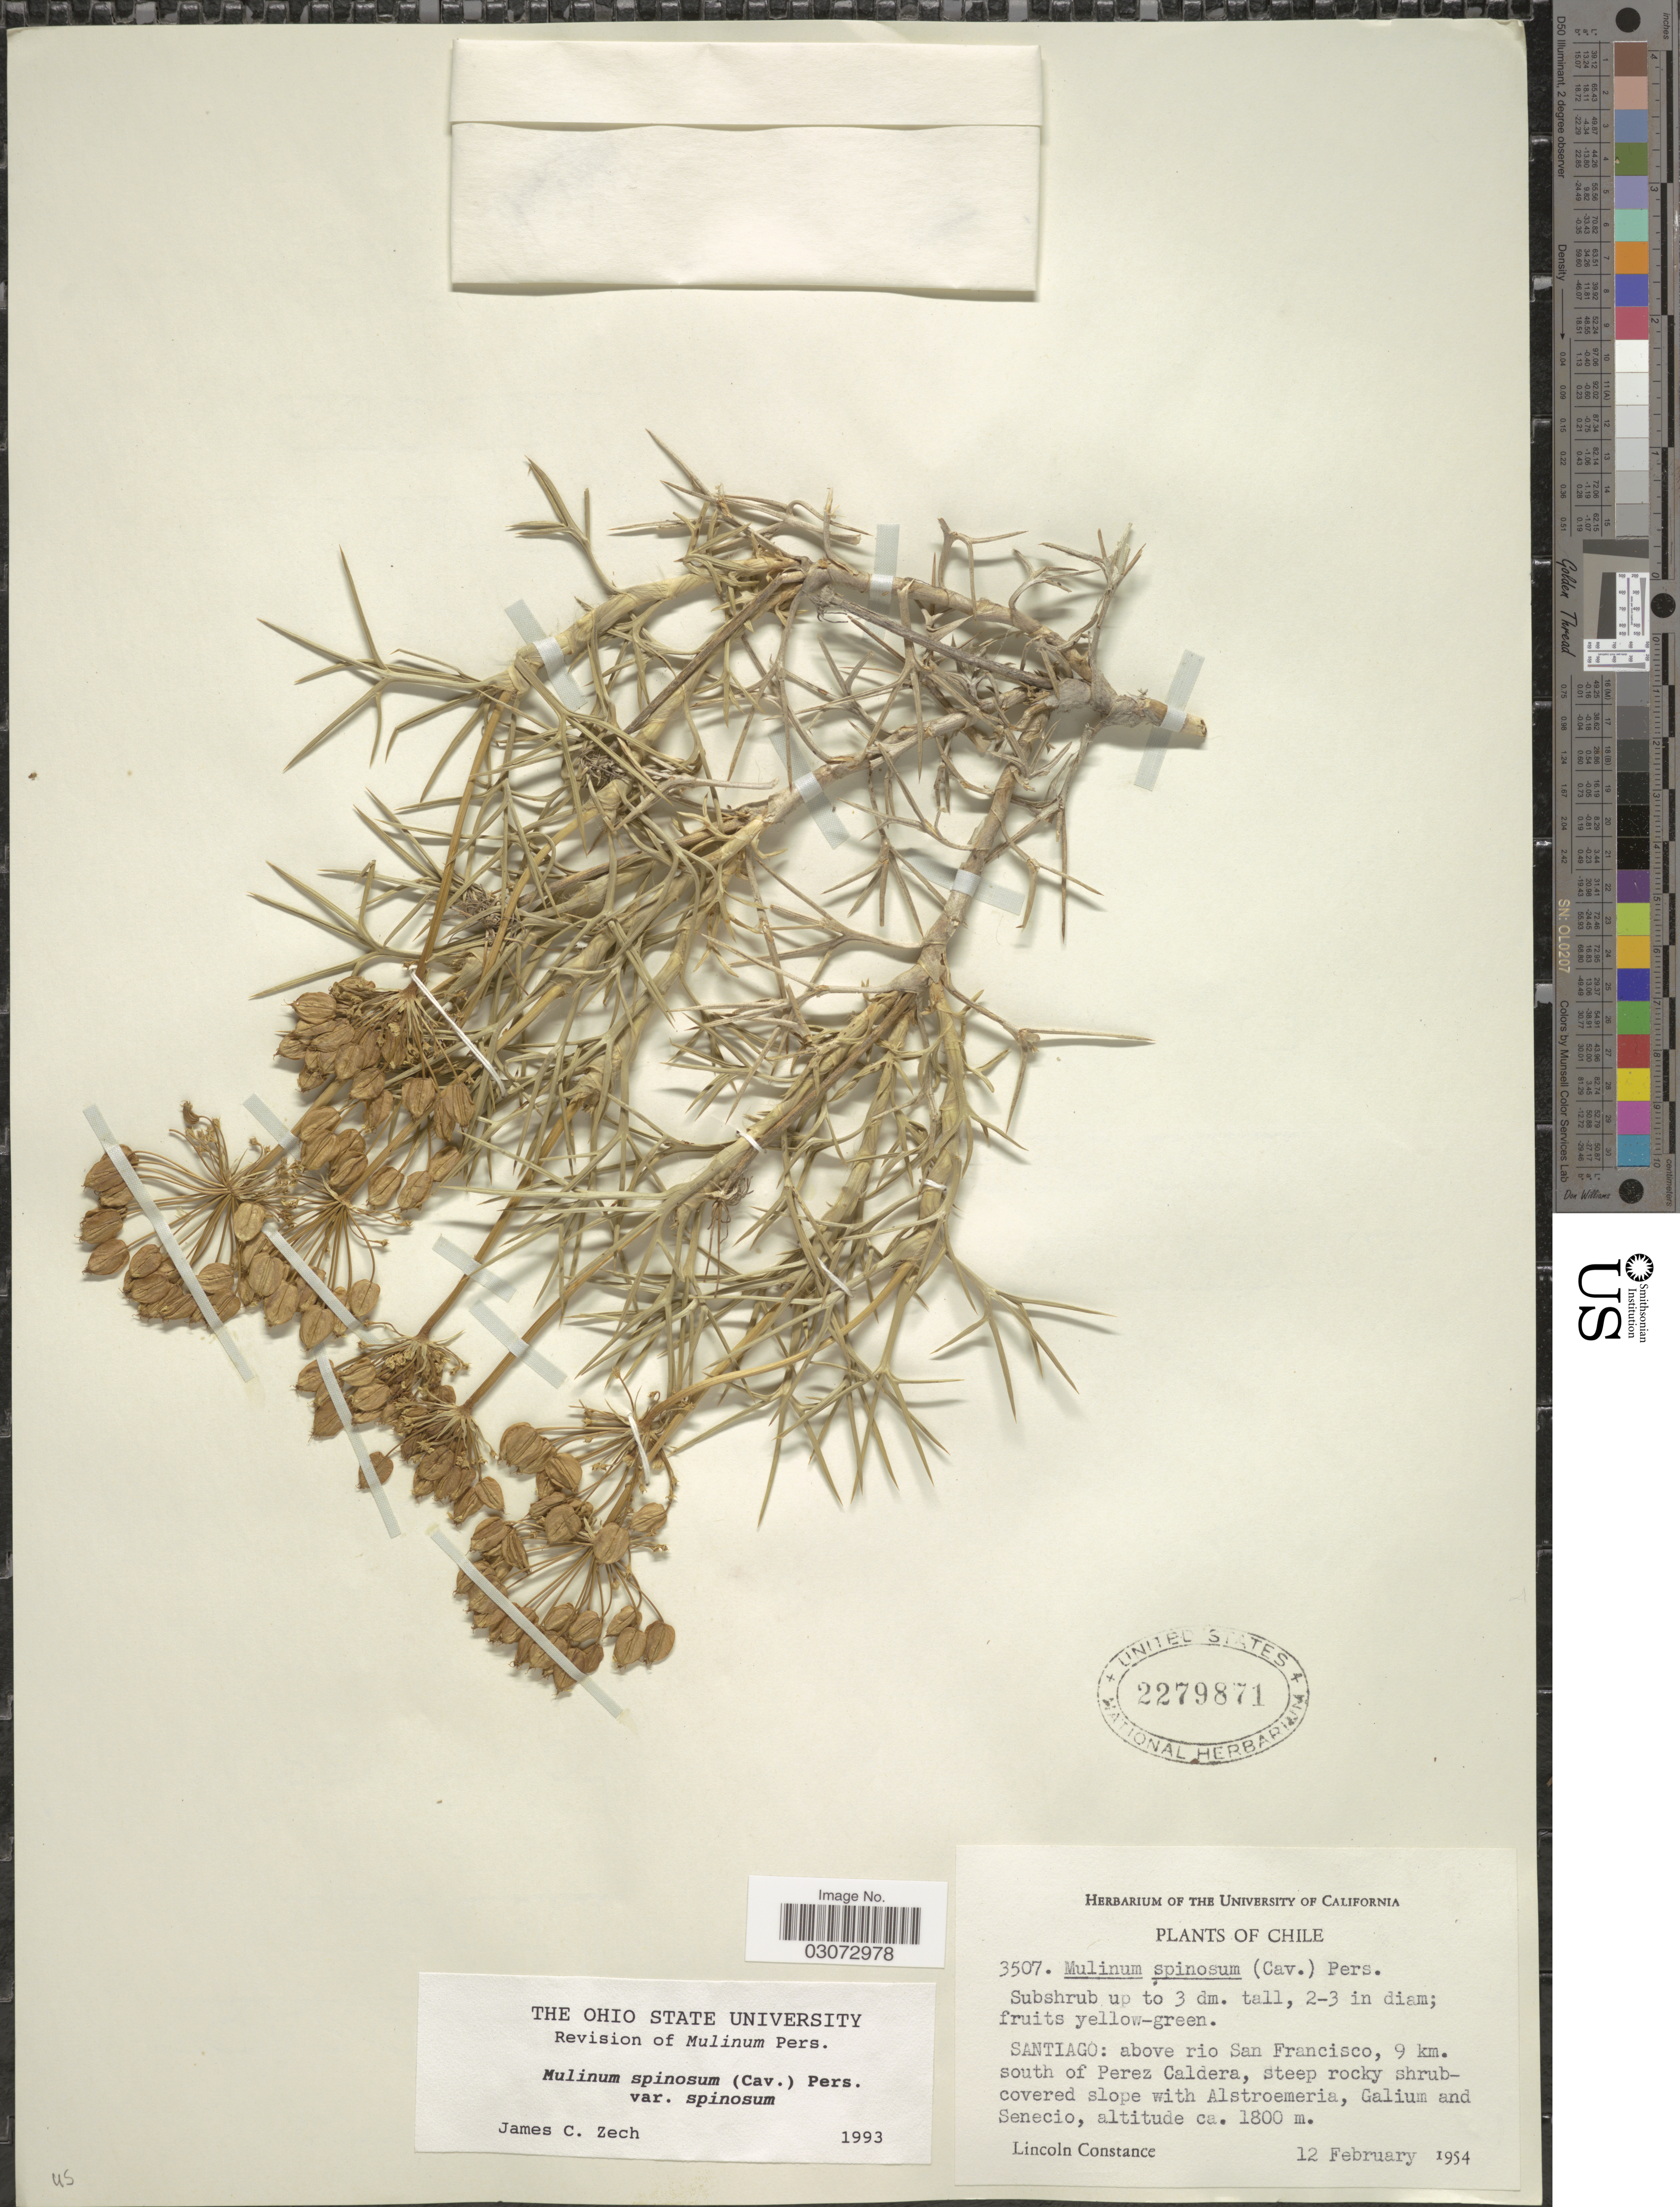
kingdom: Plantae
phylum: Tracheophyta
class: Magnoliopsida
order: Apiales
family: Apiaceae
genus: Mulinum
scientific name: Mulinum spinosum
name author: Pers.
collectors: L. Constance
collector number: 3507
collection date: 1954-02-12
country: Chile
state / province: Región Metropolitana (RM)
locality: Santiago: above rio San Francisco, 9 km. south of Perez Caldera.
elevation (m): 1800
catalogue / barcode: US 2279871